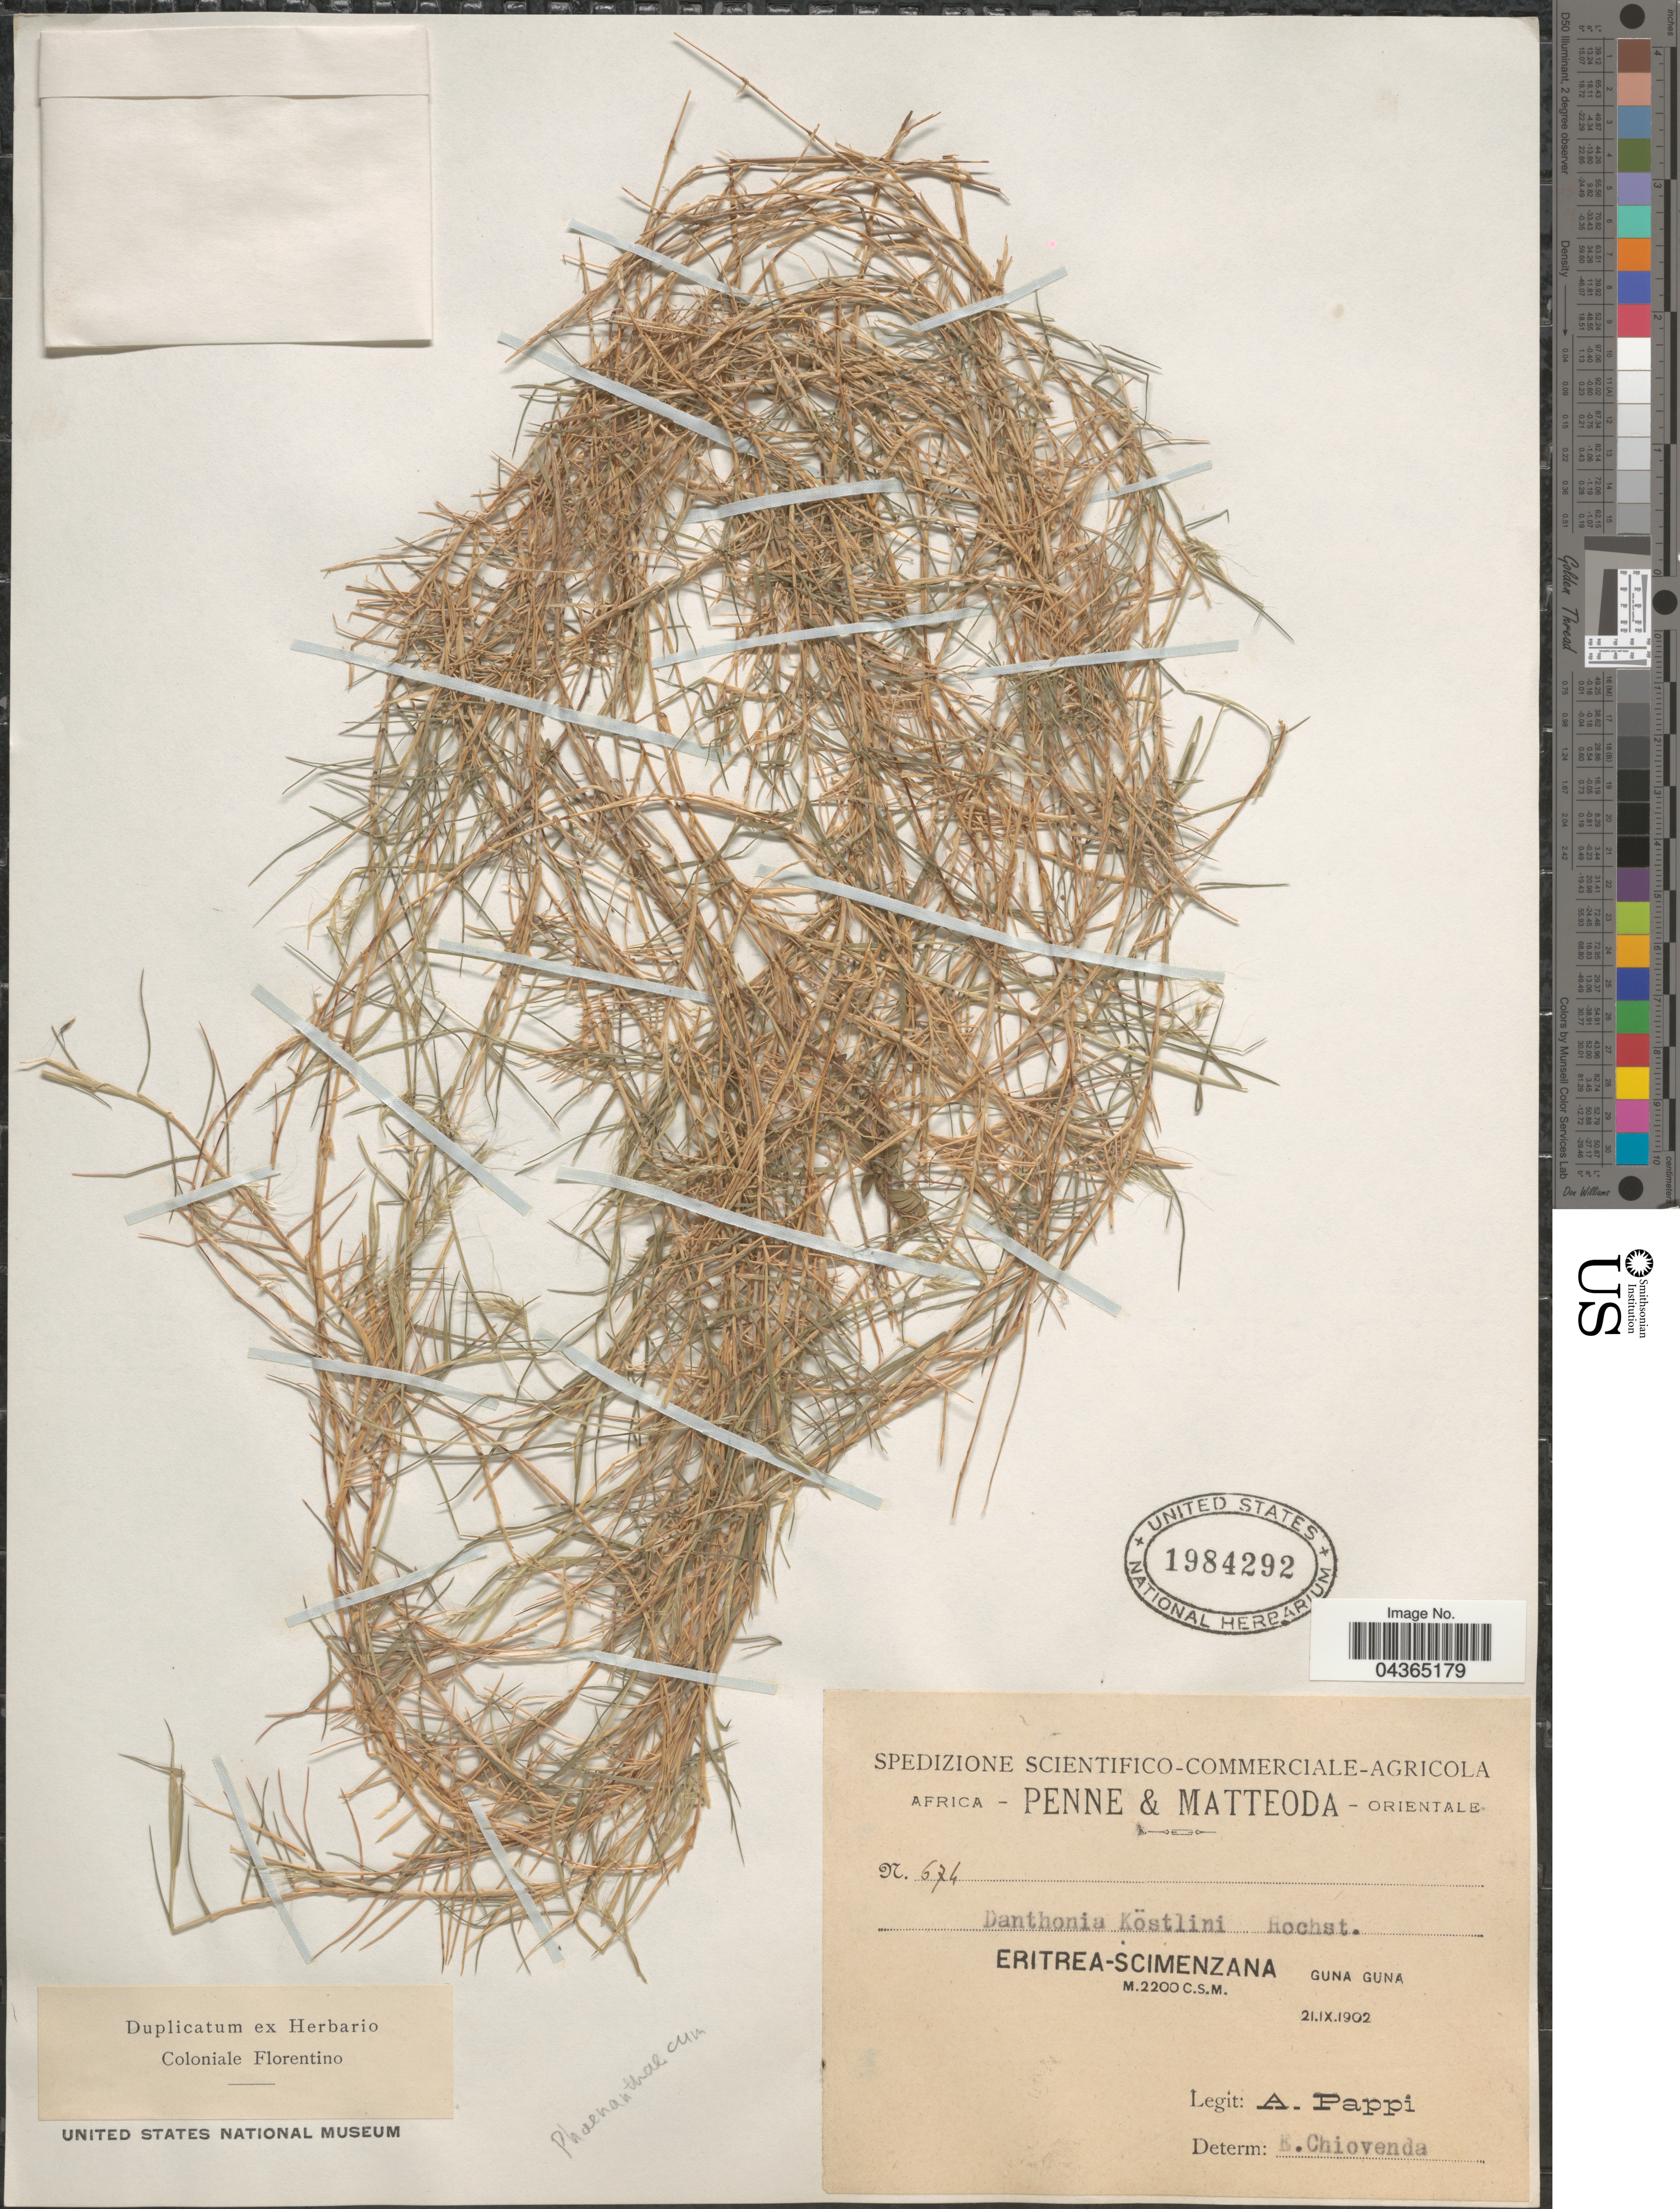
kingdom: Plantae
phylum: Tracheophyta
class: Liliopsida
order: Poales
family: Poaceae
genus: Phaenanthoecium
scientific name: Phaenanthoecium koestlini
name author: (Hochst. ex A. Rich.) C.E. Hubb.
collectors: A. Pappi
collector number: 674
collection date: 1902-09-21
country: Eritrea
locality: Africa Orientale. Eritrea-Scimenzana. Guna Guna.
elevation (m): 2200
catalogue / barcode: US 1984292